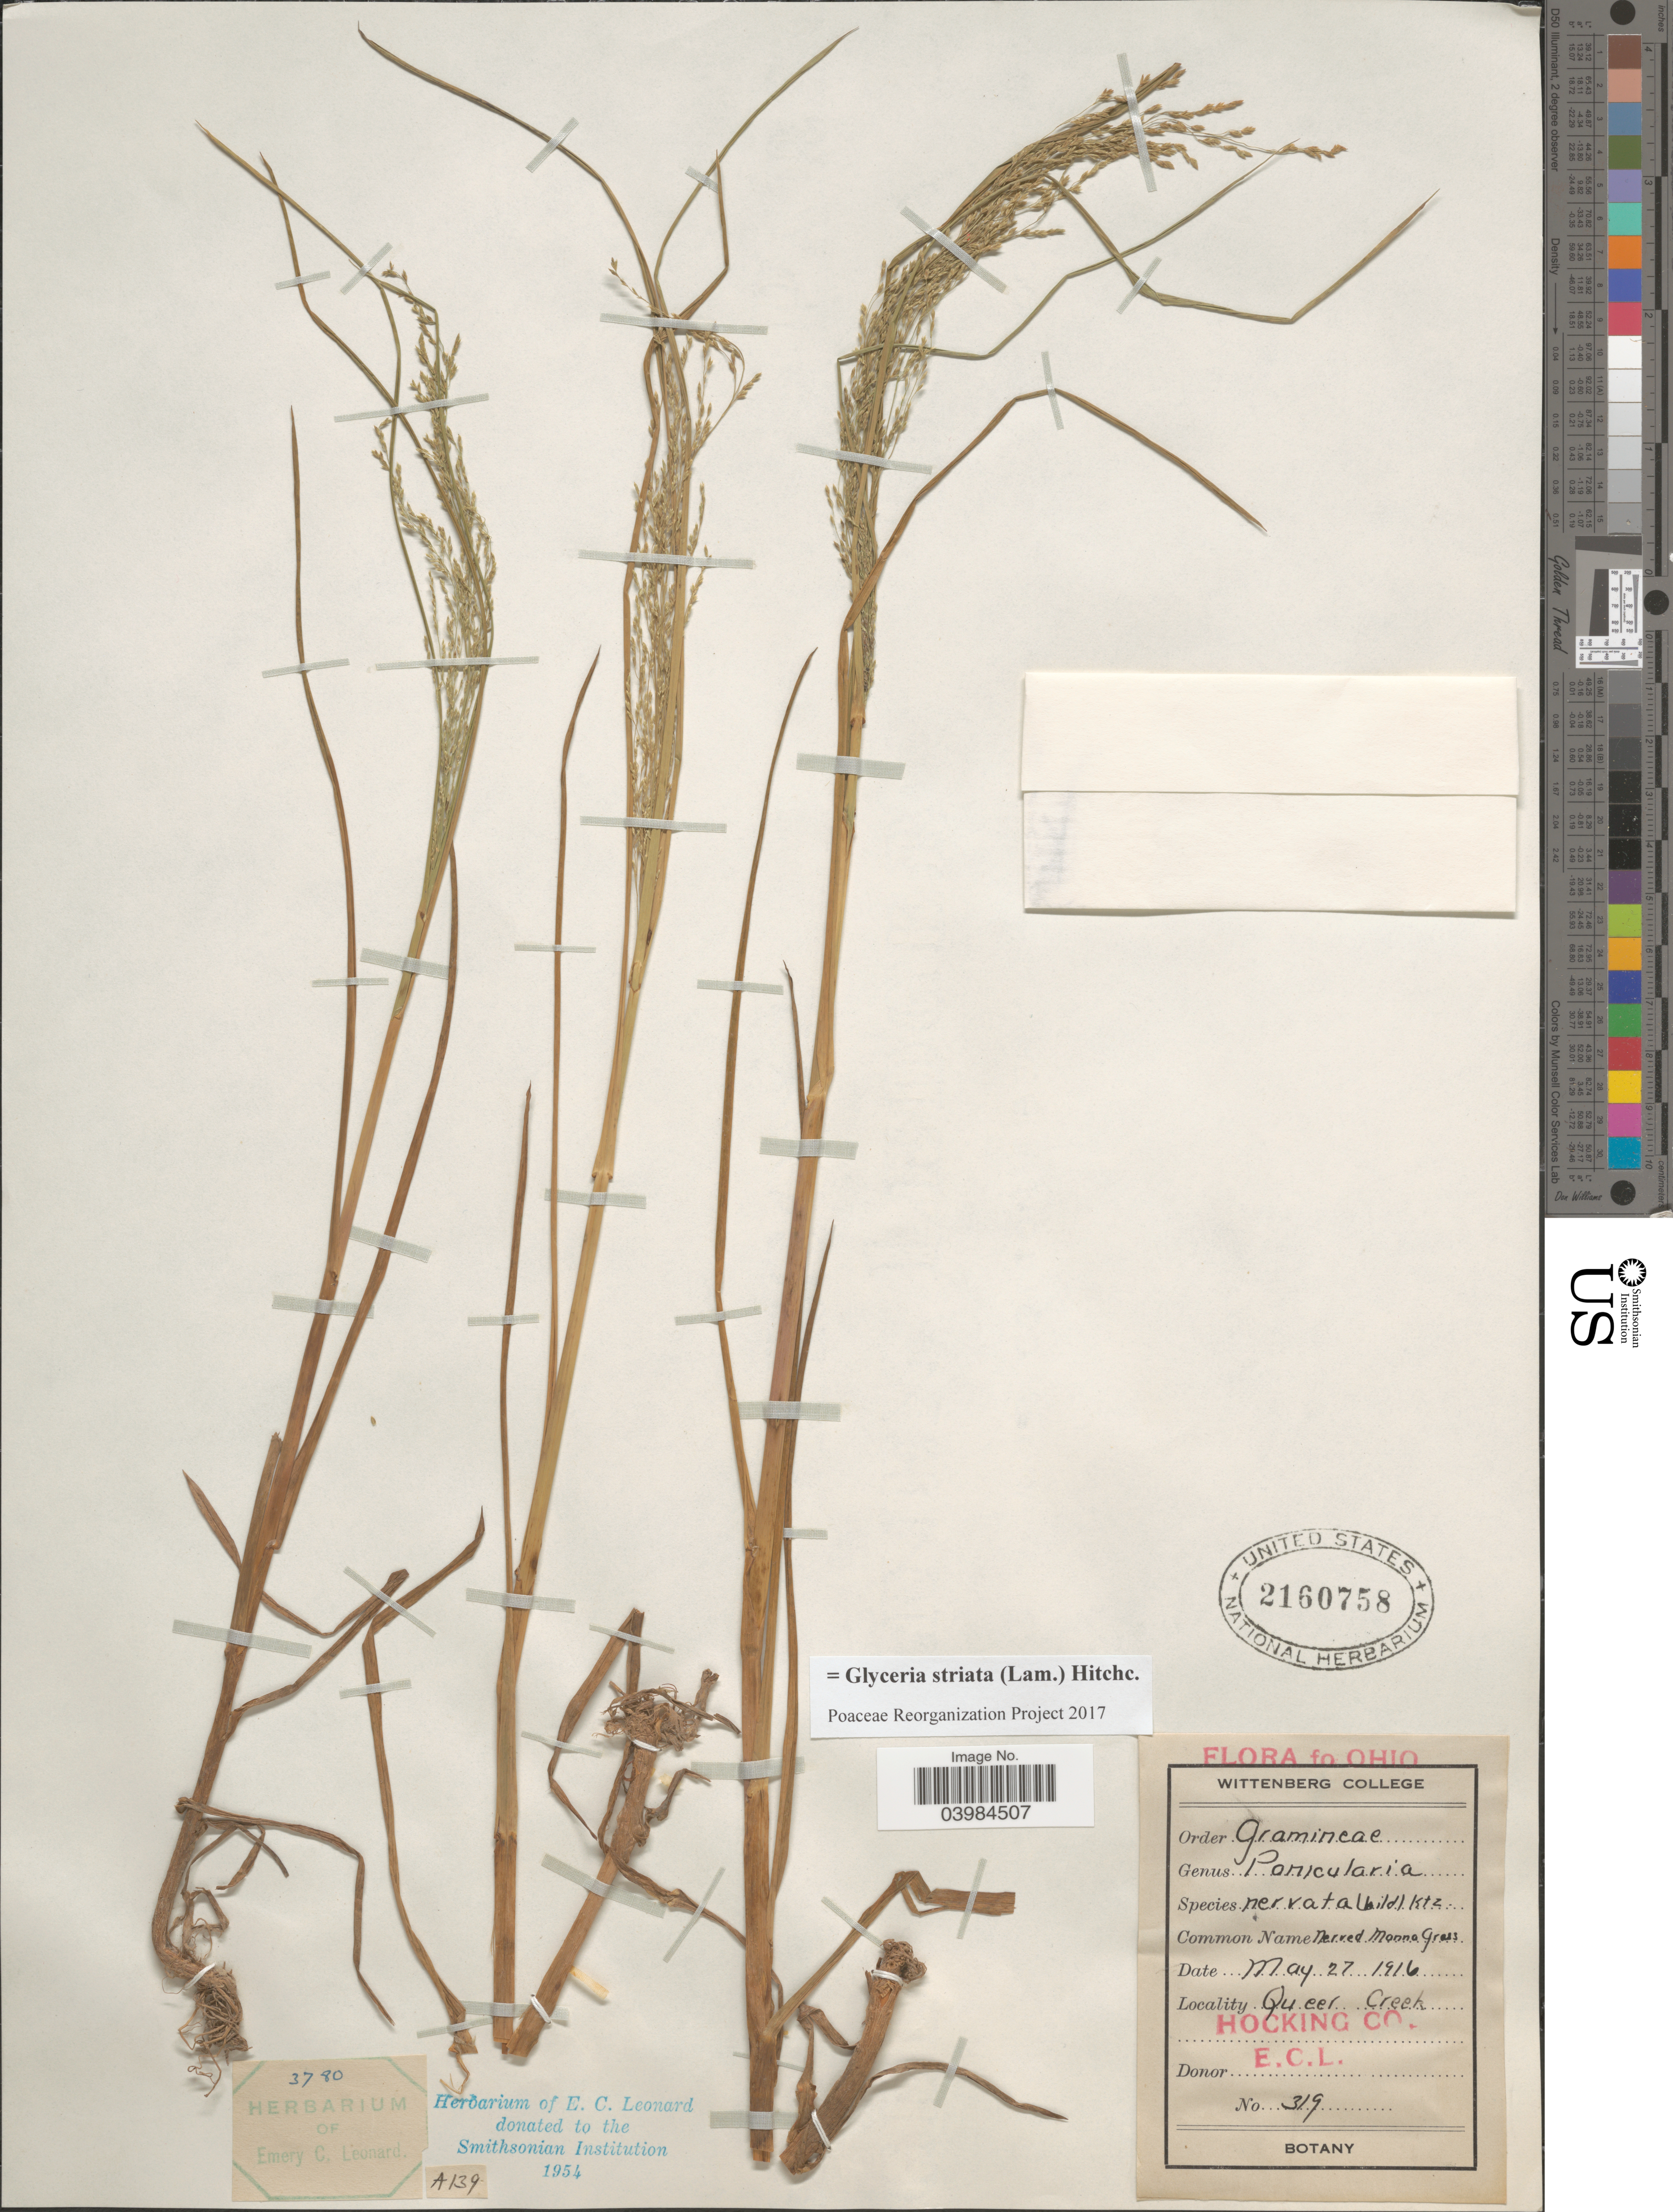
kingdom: Plantae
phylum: Tracheophyta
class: Liliopsida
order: Poales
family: Poaceae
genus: Glyceria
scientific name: Glyceria striata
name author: (Lam.) Hitchc.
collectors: E. C. Leonard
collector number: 319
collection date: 1916-05-27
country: United States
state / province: Ohio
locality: Queer Creek. Hocking Co.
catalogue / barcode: US 2160758